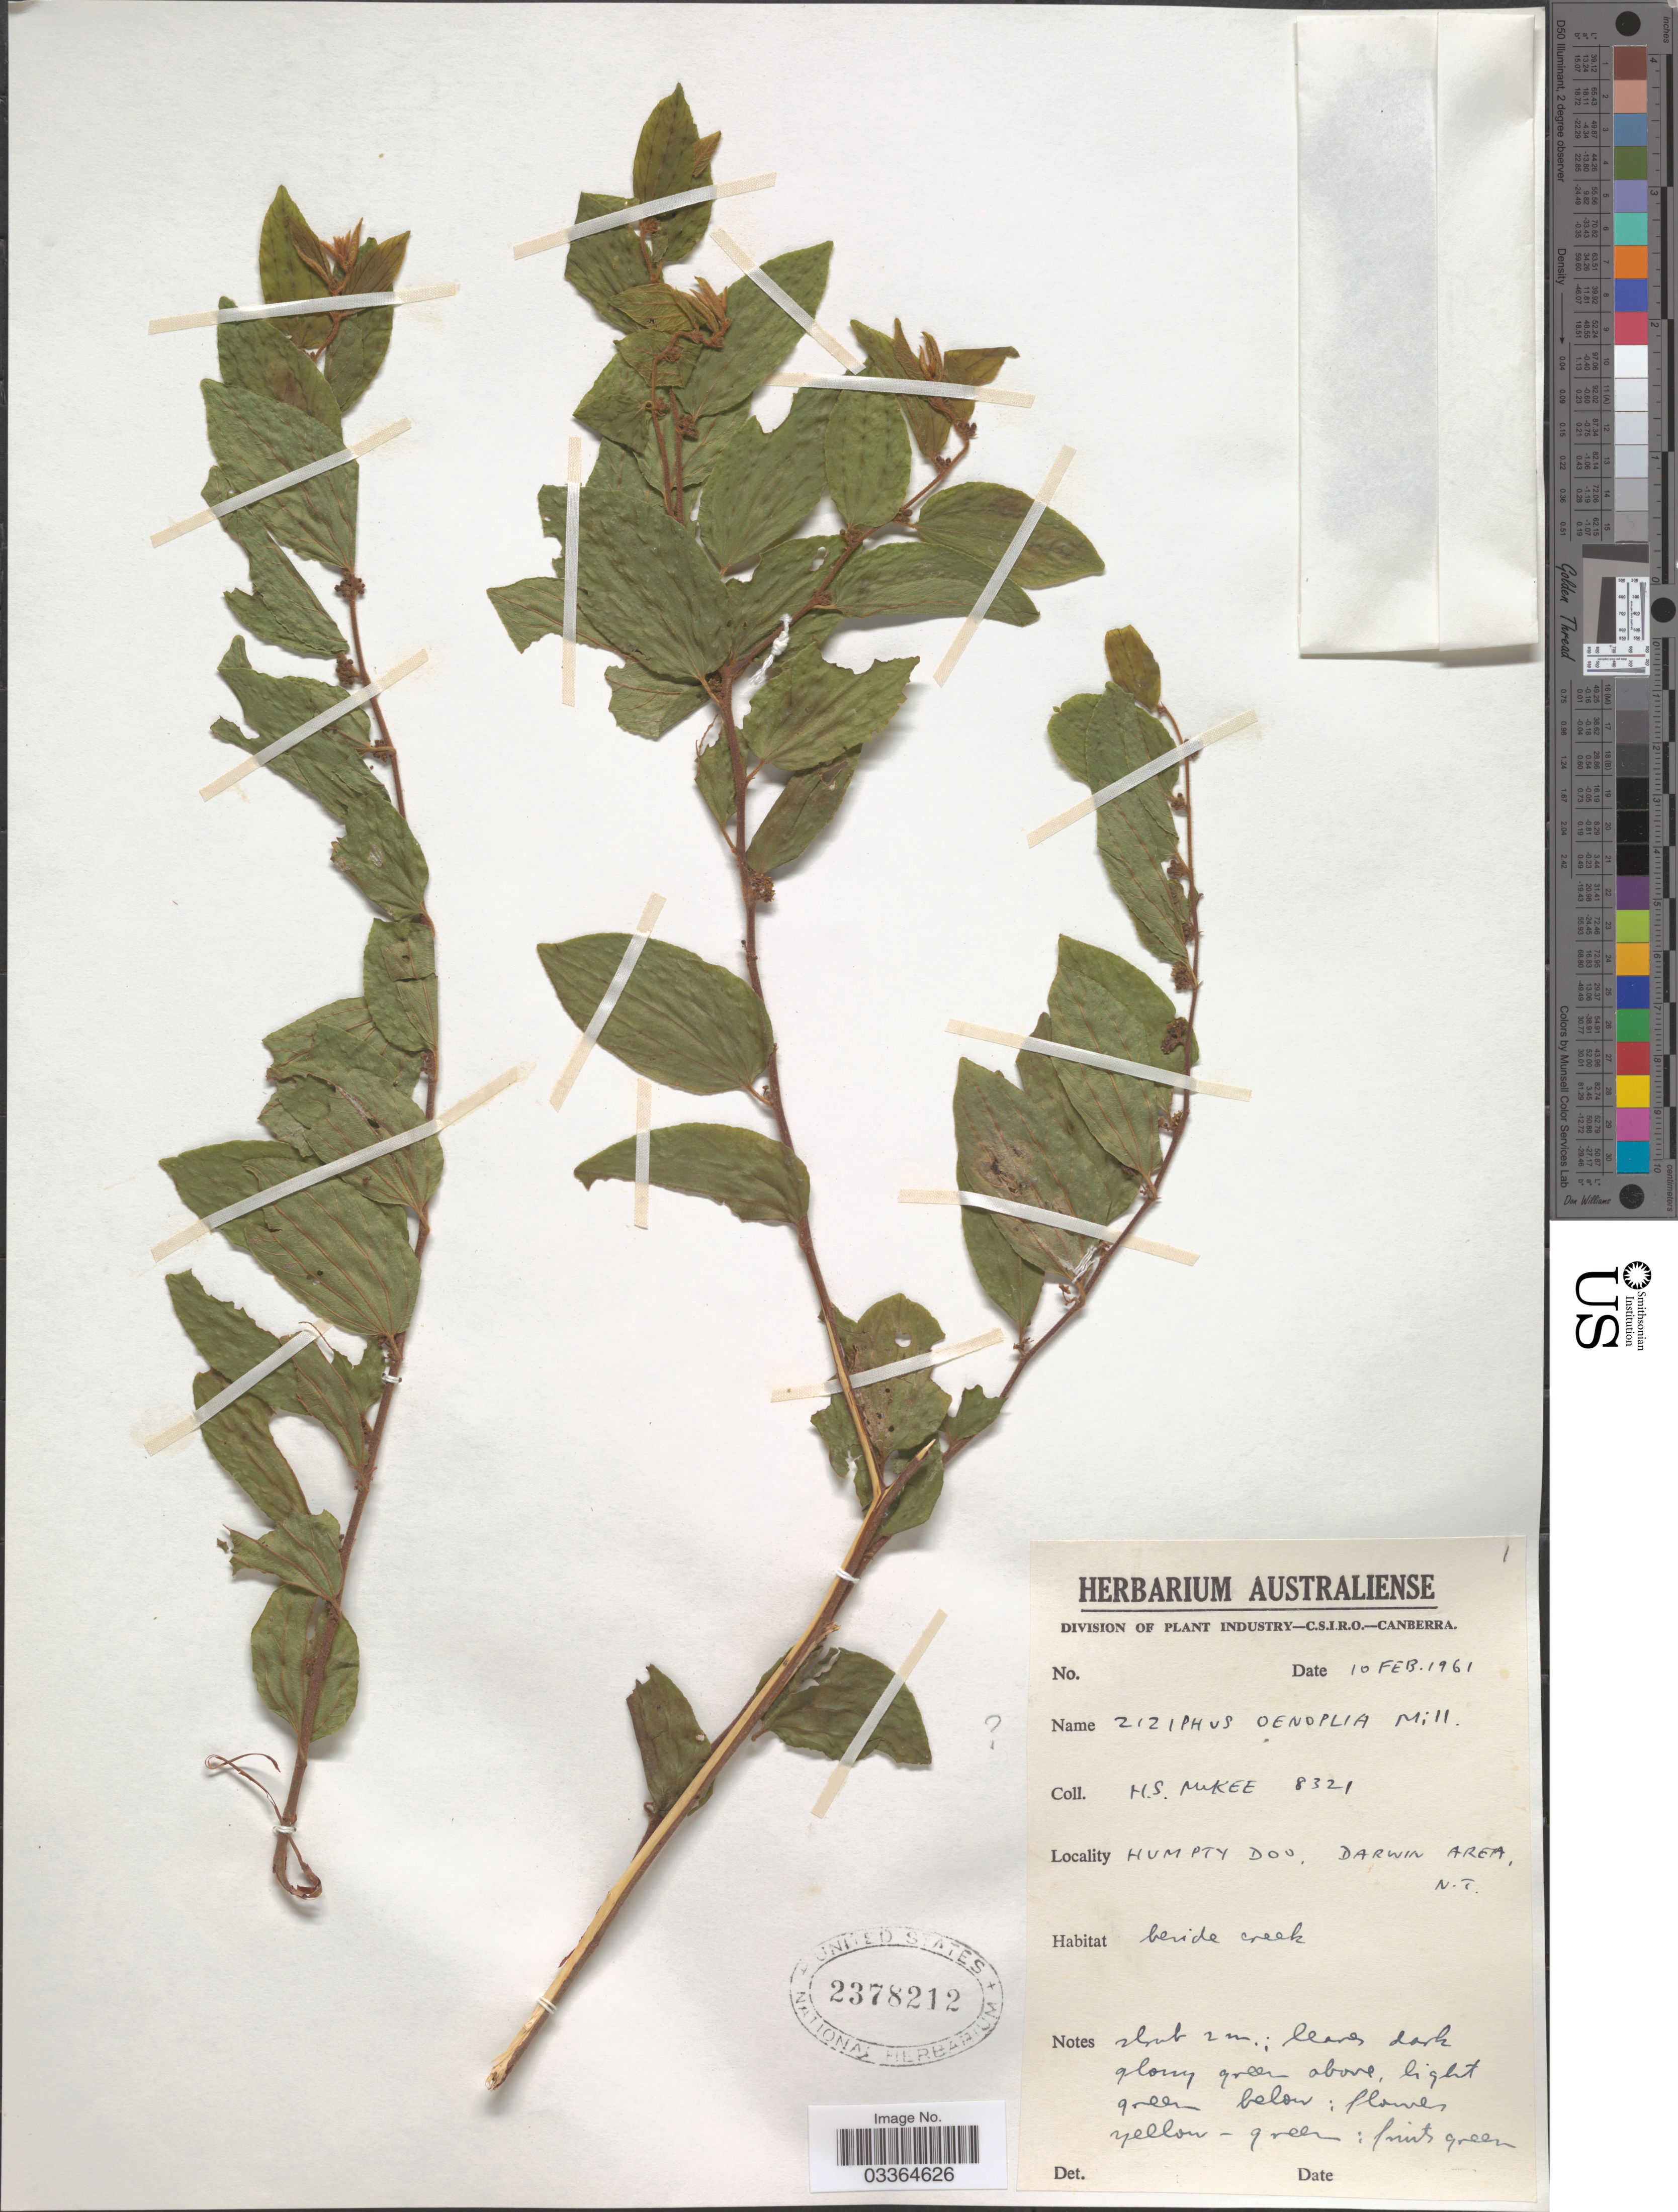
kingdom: Plantae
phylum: Tracheophyta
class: Magnoliopsida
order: Rosales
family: Rhamnaceae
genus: Ziziphus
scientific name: Ziziphus oenopolia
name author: (L.) Mill.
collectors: H. S. McKee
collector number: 8321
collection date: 1961-02-10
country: Australia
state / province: Northern Territory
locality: Humpty Doo, Darwin Area, N.T.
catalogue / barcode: US 2378212